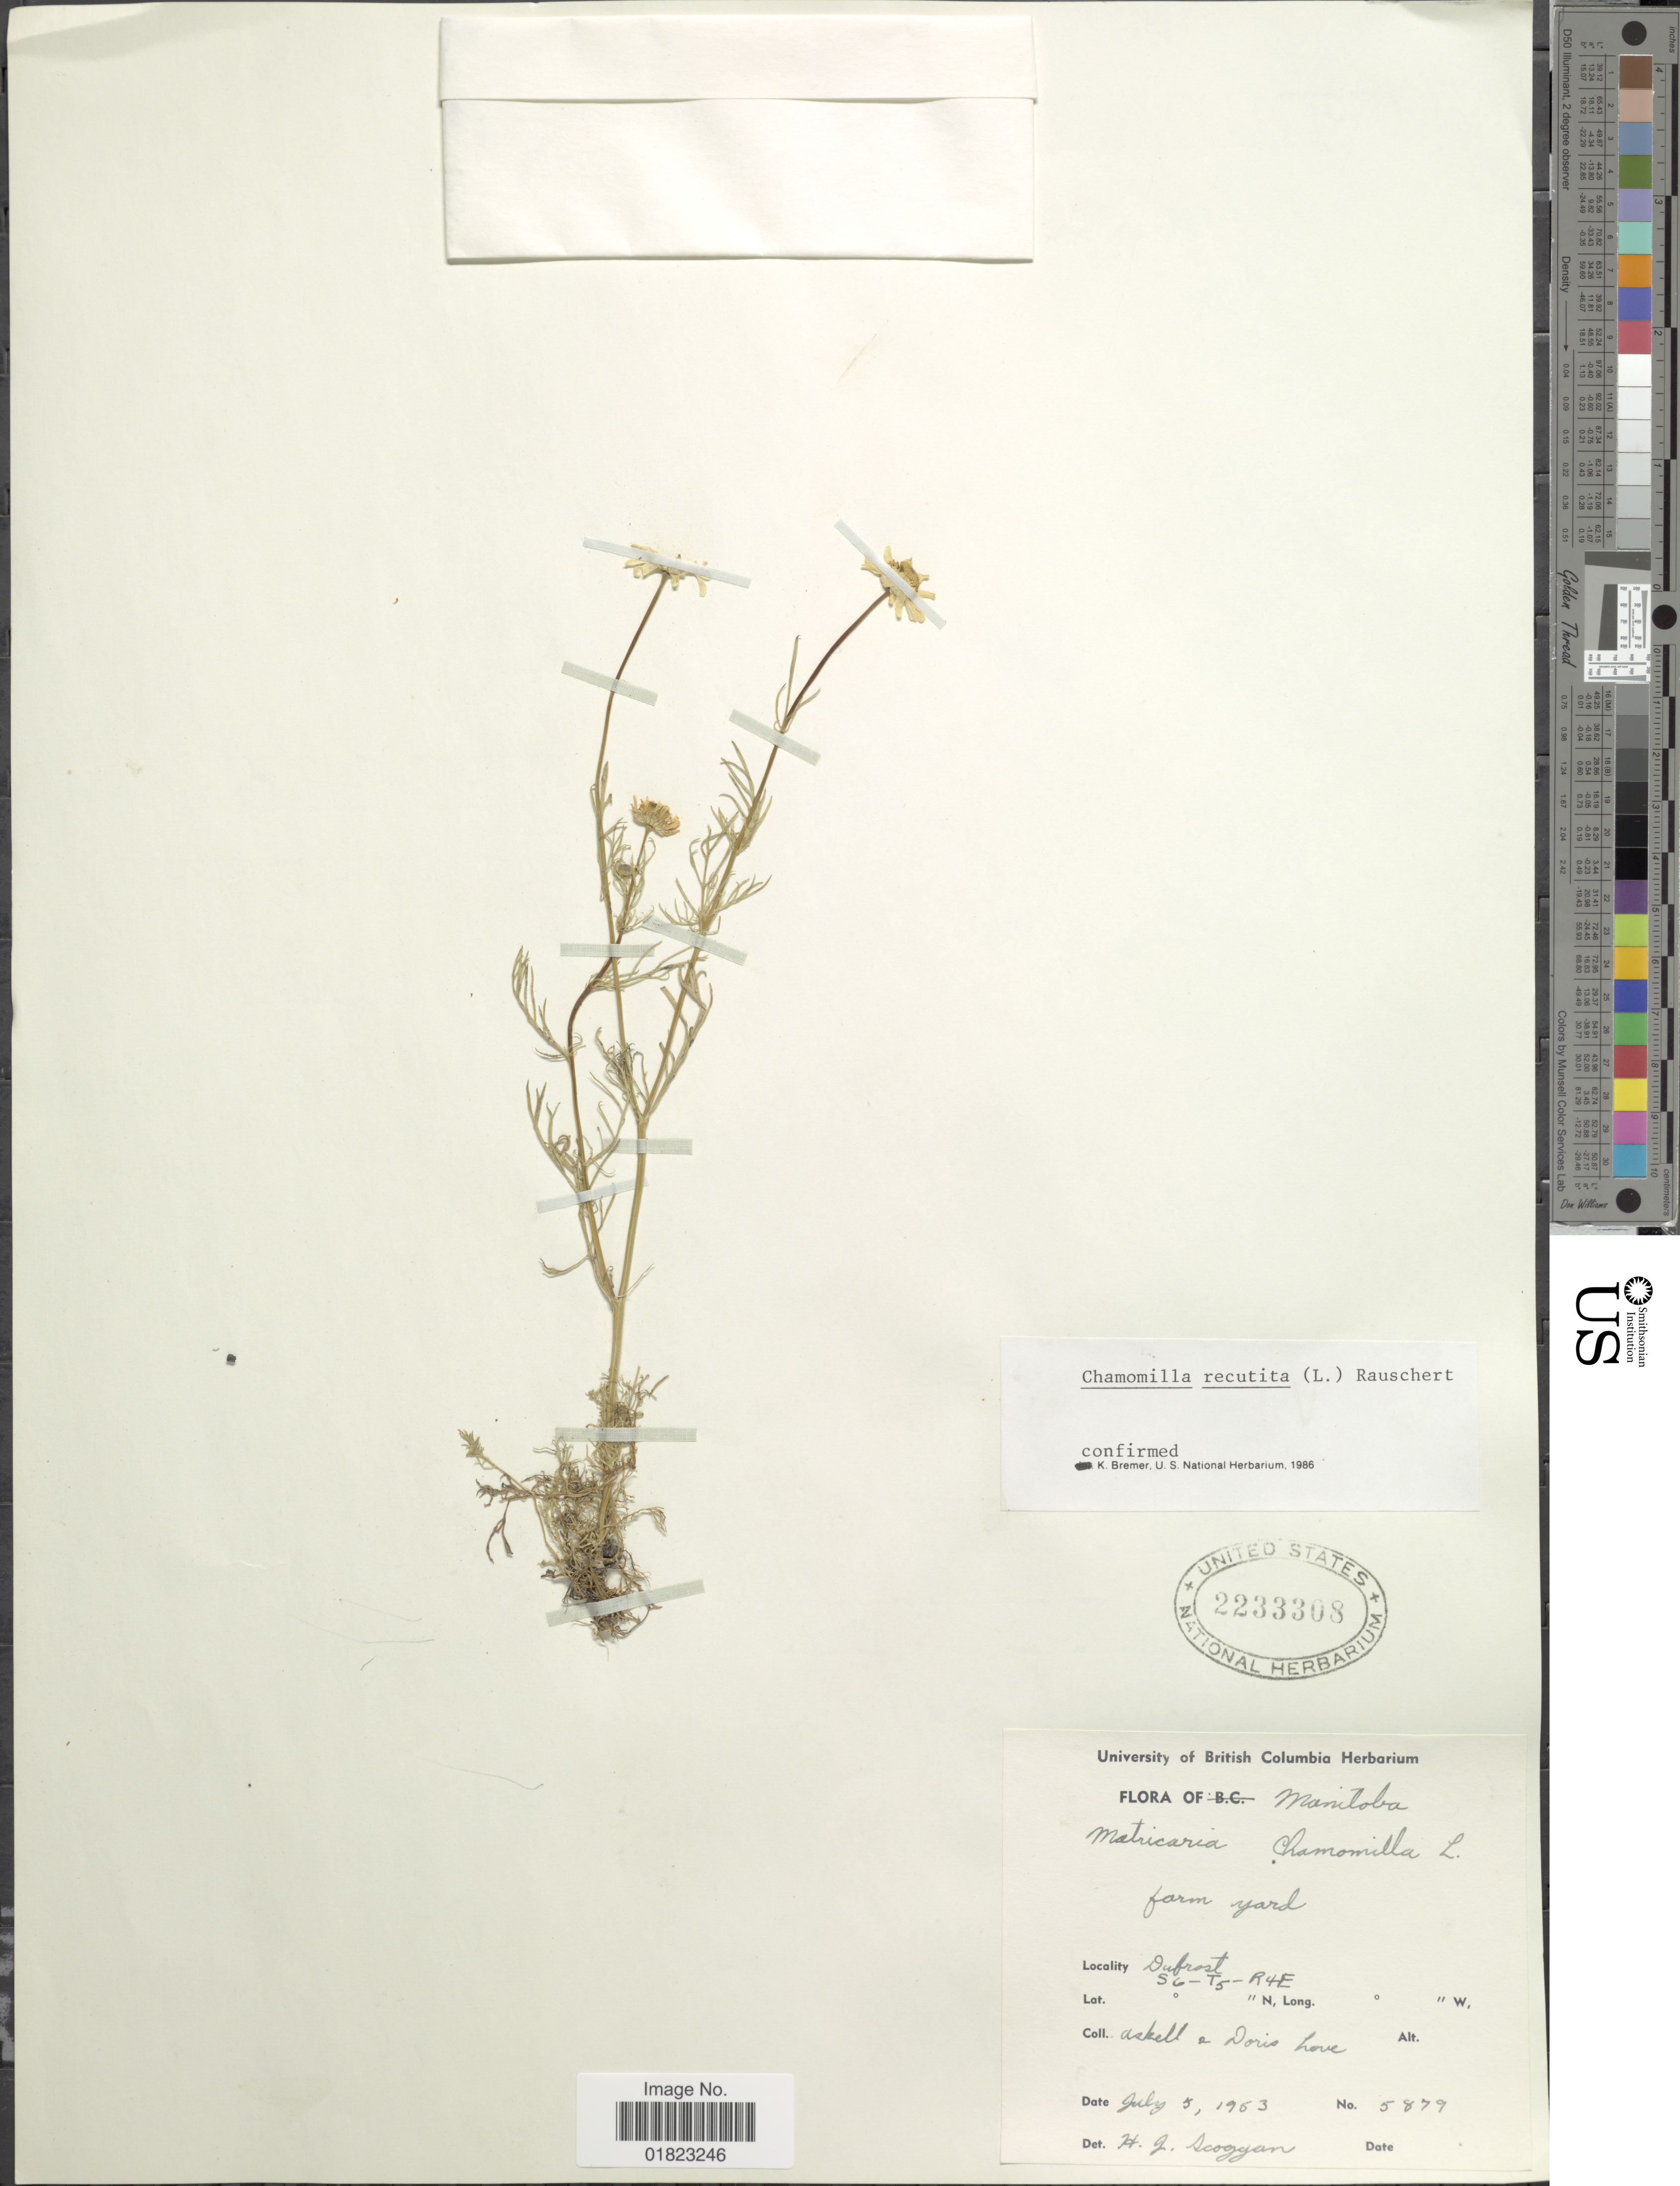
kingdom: Plantae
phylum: Tracheophyta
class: Magnoliopsida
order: Asterales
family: Asteraceae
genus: Matricaria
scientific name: Matricaria recutita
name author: L.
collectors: -. Askell & D. Löve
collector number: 5879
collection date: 1953-07-05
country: Canada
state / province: Manitoba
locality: Maniloba. farm yard. Dufrost. S6-T5-R4E.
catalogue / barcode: US 2233308